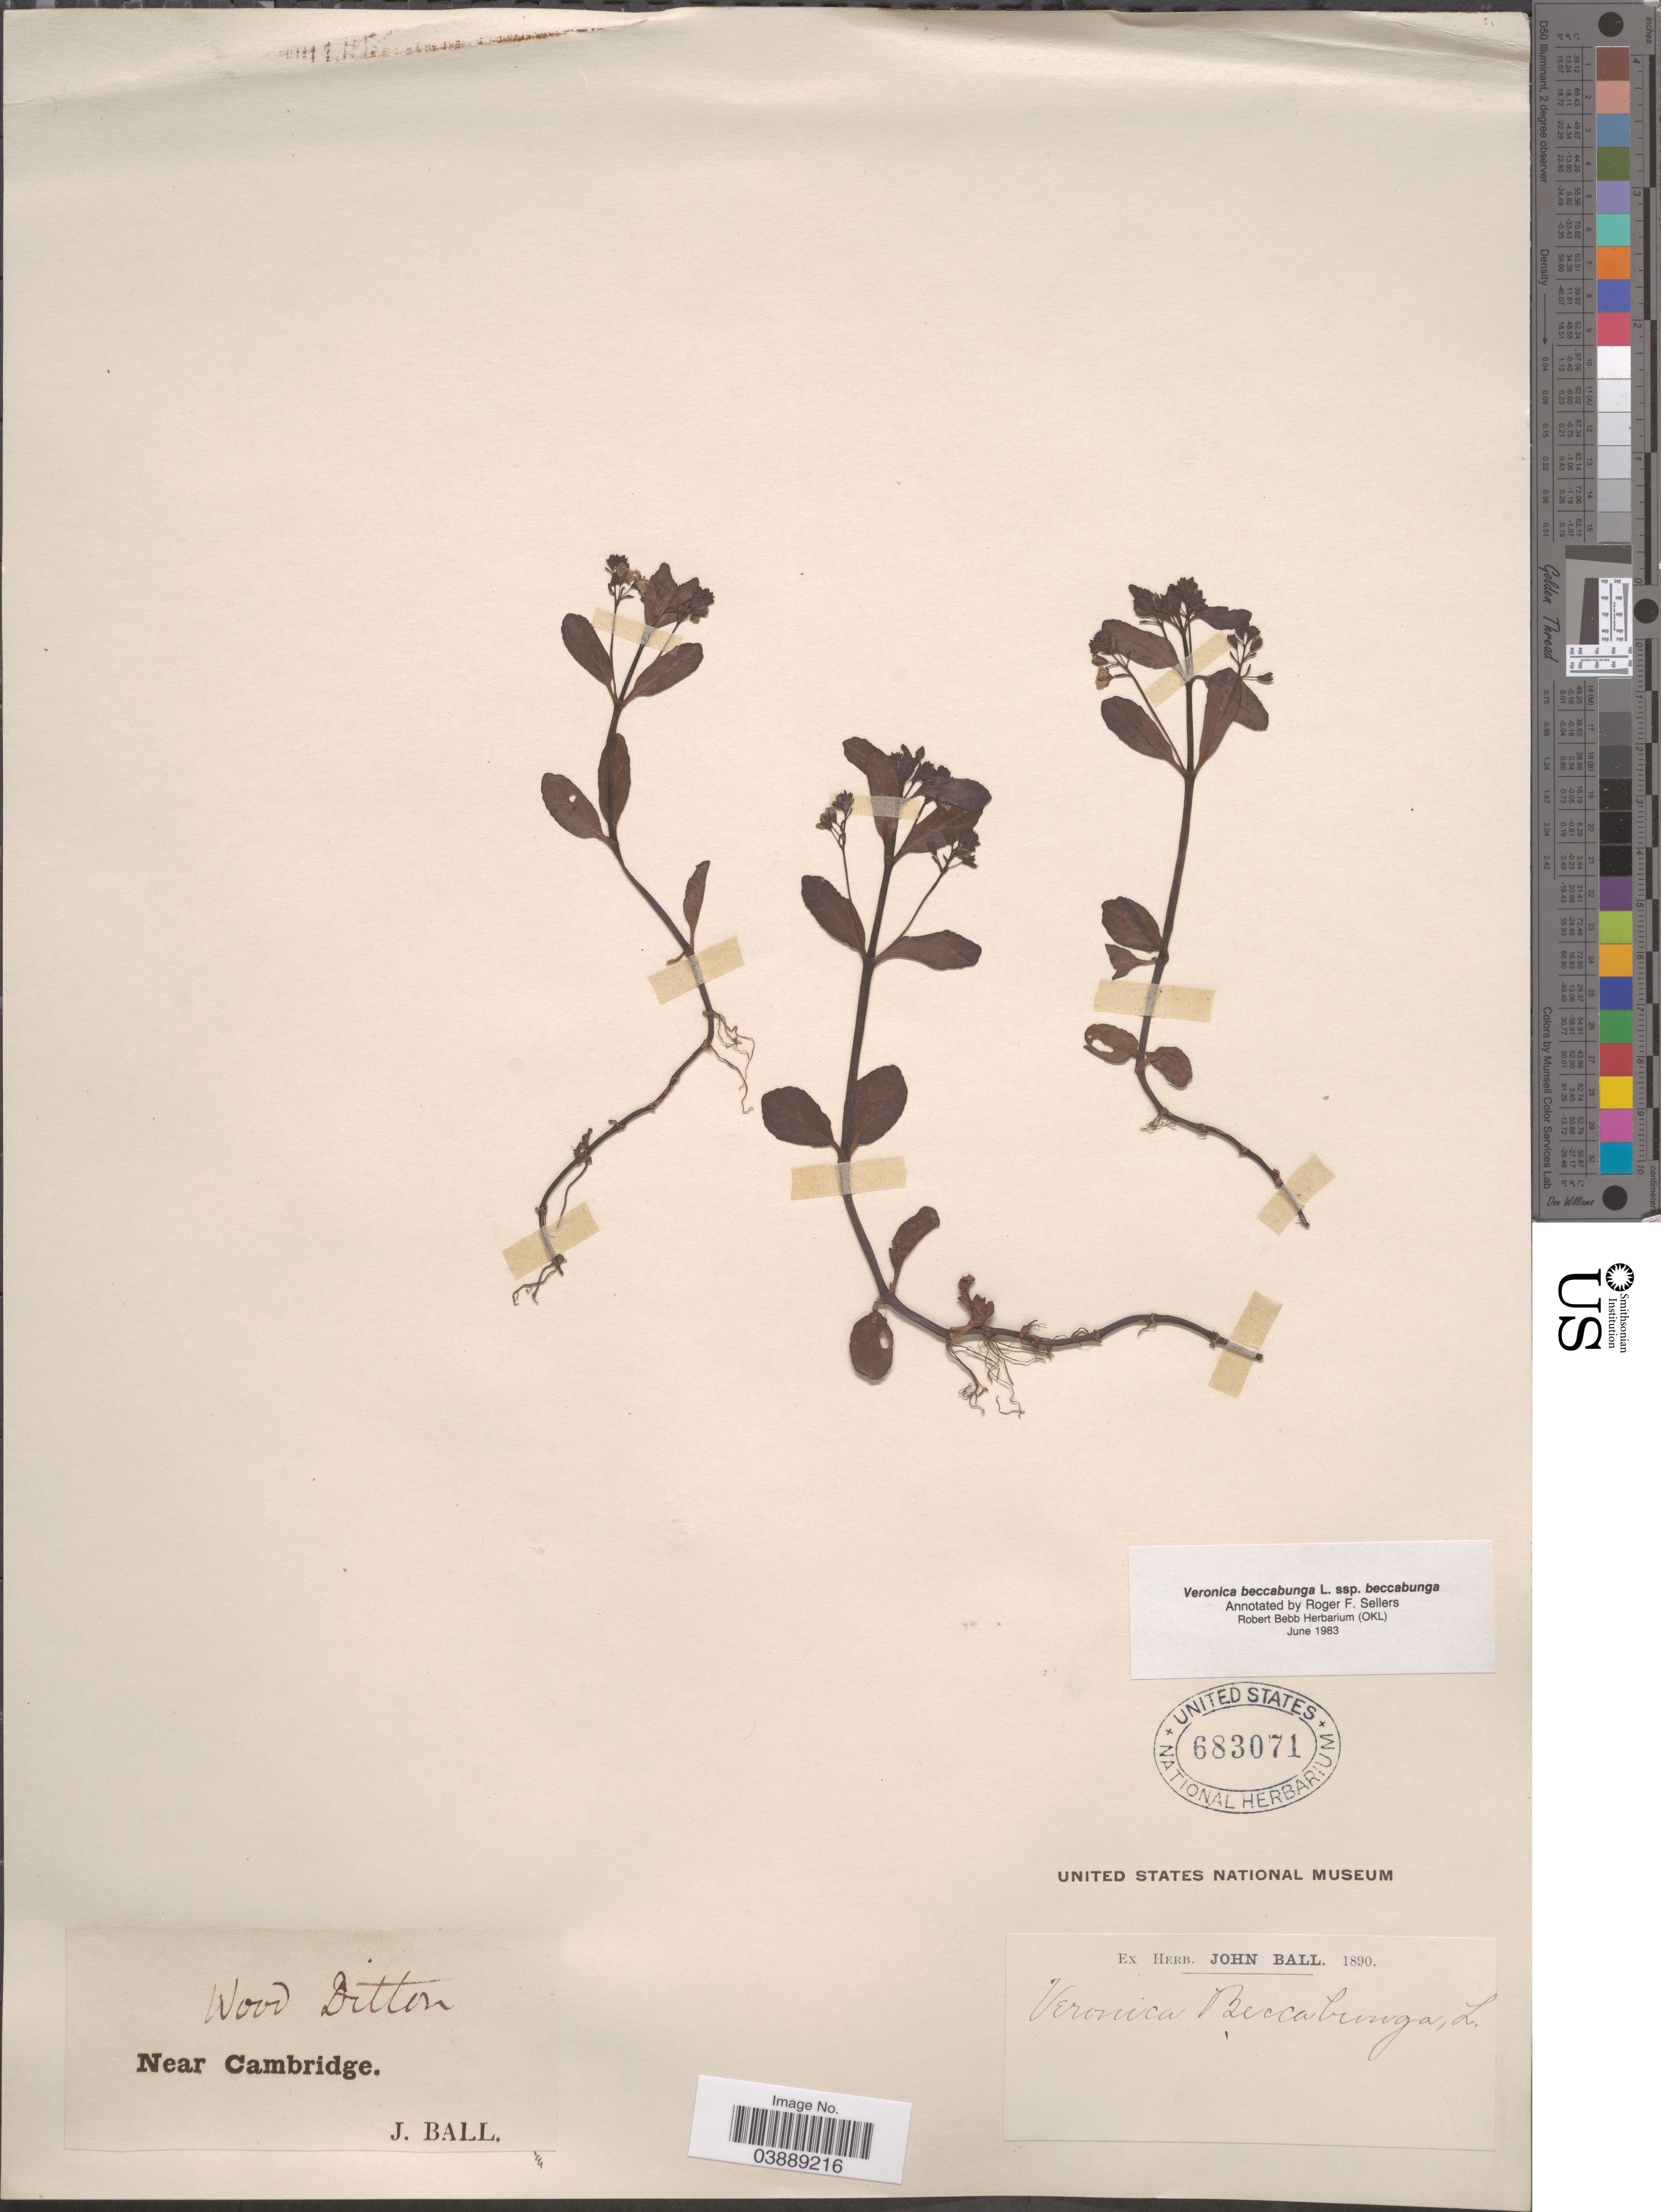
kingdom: Plantae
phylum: Tracheophyta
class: Magnoliopsida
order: Lamiales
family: Plantaginaceae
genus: Veronica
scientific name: Veronica beccabunga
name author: L.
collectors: J. Ball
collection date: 1890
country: United Kingdom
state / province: England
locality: Wood Ditton. Near Cambridge.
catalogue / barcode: US 683071